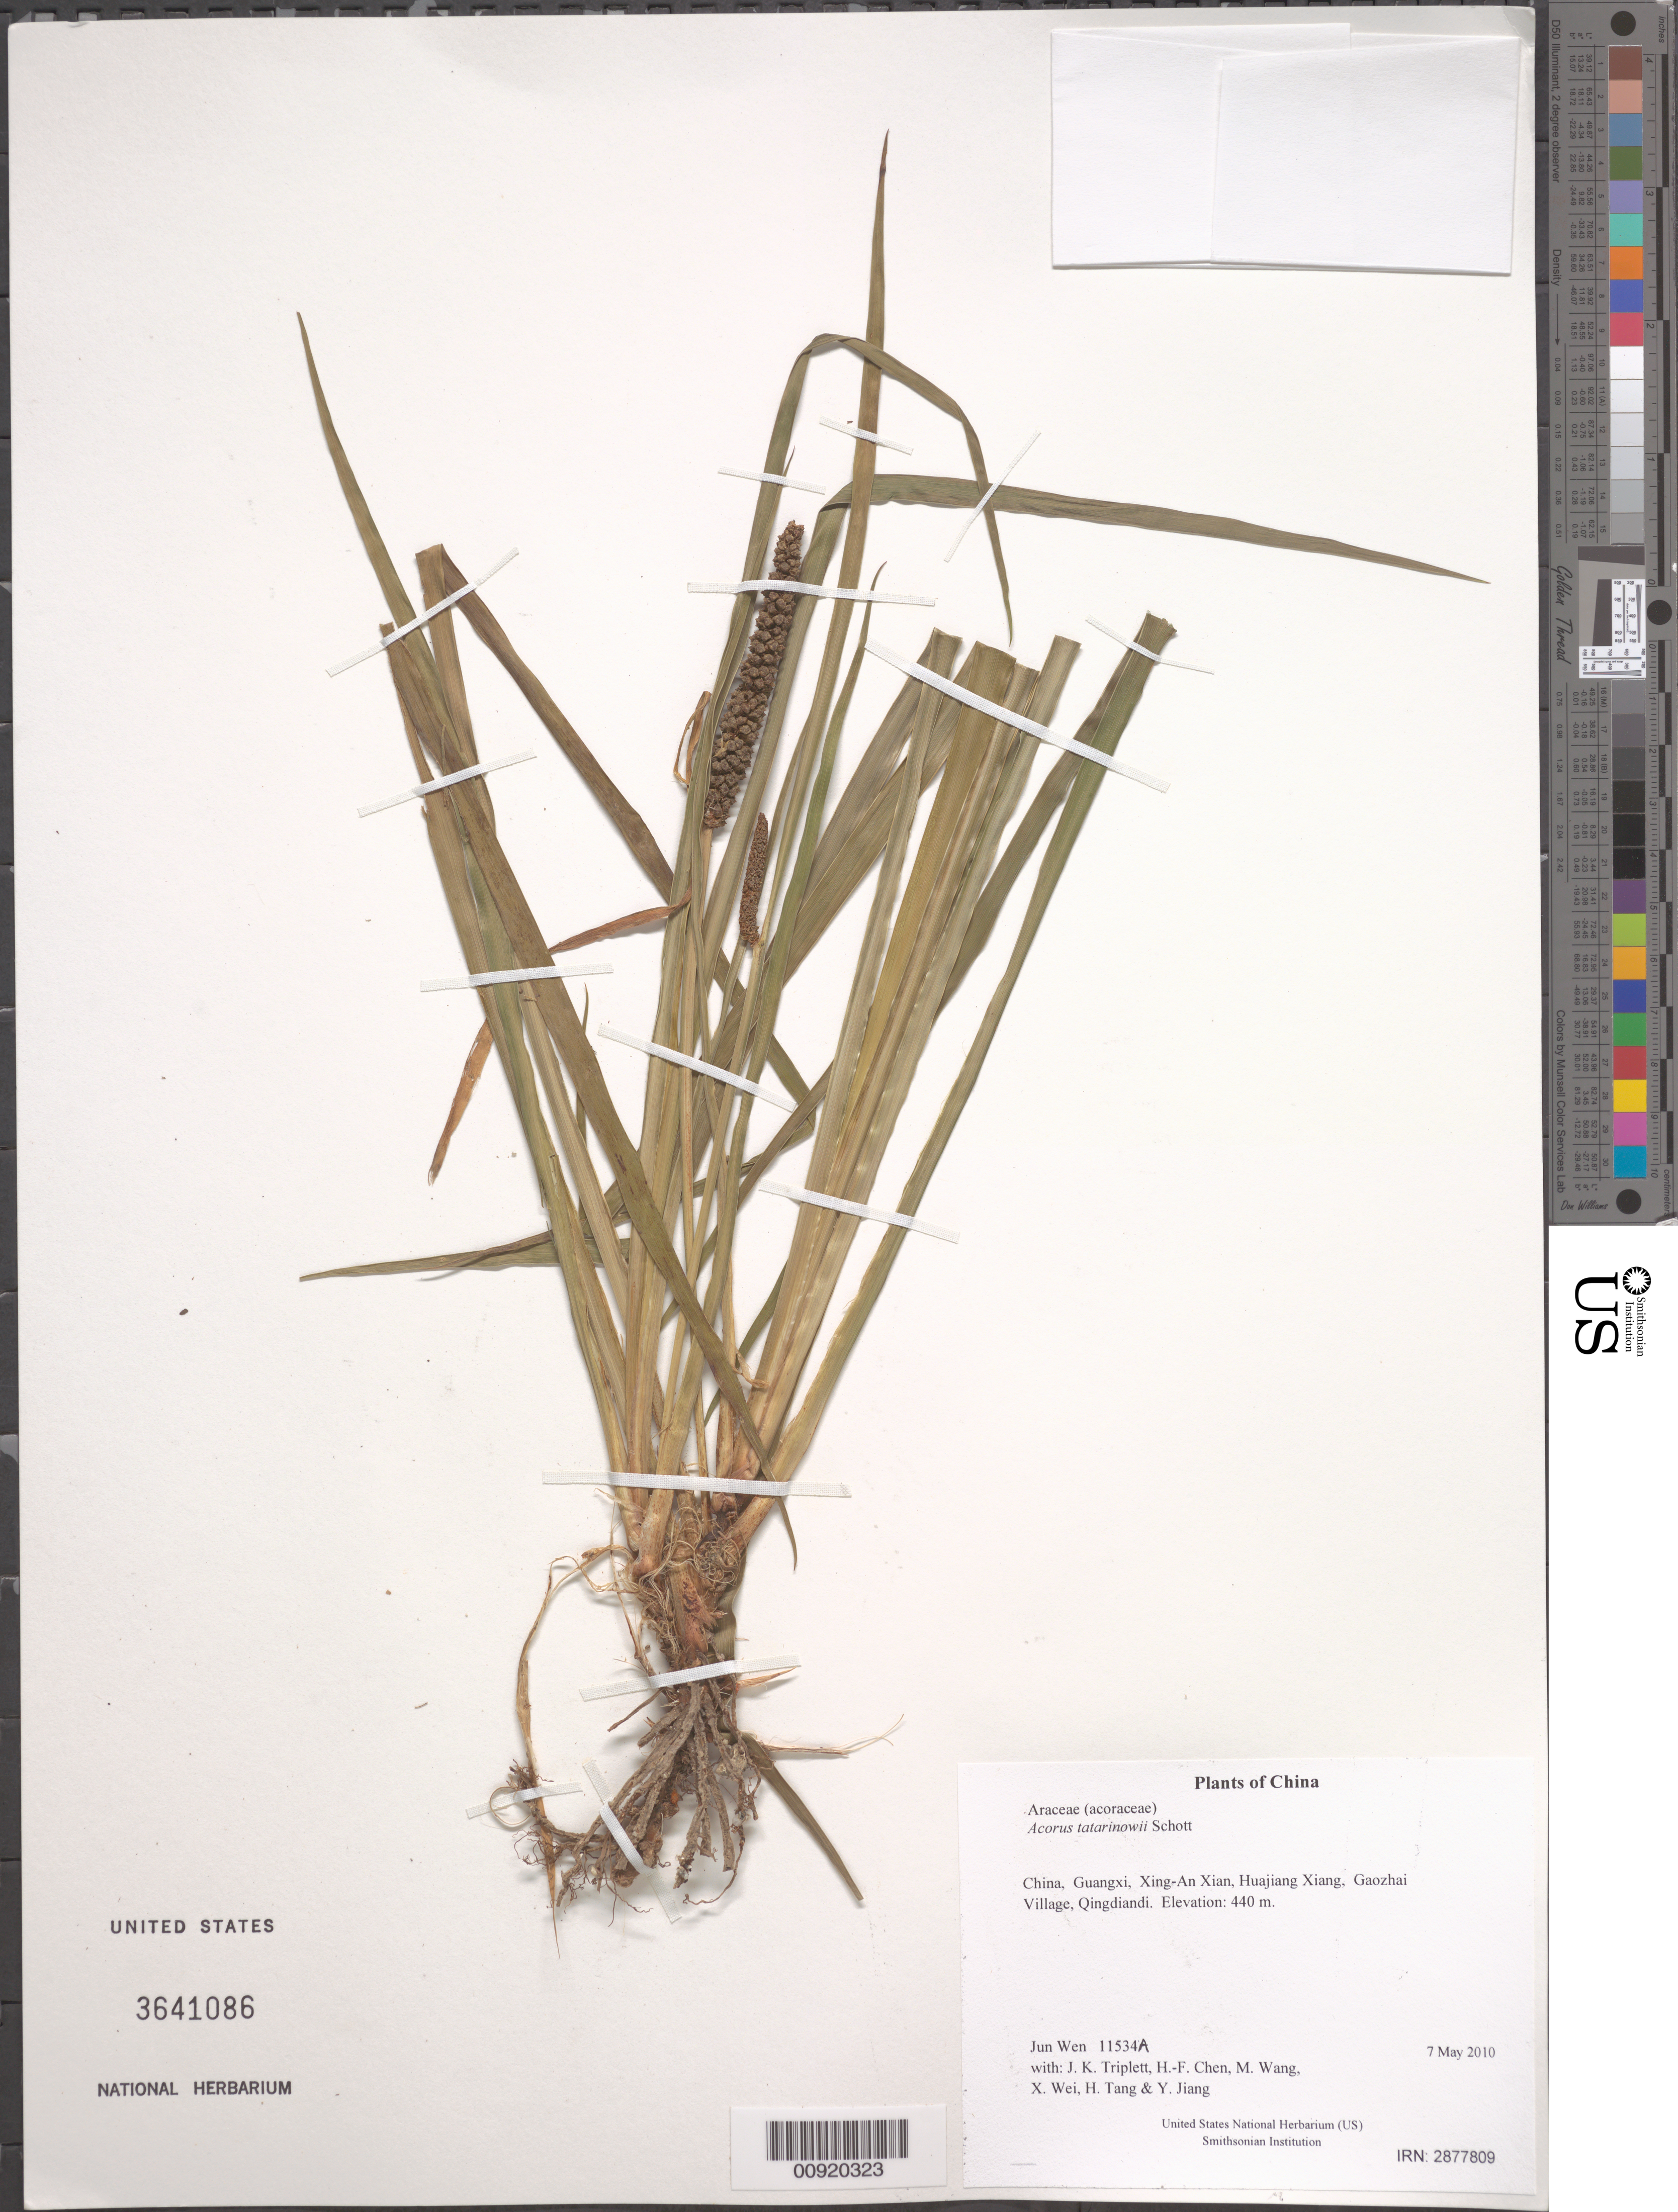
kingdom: Plantae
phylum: Tracheophyta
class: Liliopsida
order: Acorales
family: Acoraceae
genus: Acorus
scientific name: Acorus tatarinowii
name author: Schott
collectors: J. Wen, J. K. Triplett, H.-F. Chen, M. Wang, X. Wei, H. Tang & Y. Jiang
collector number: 11534A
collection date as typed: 7 May 2010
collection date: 2010-05-07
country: China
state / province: Guangxi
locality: Xing-An Xian, Huajiang Xiang, Gaozhai Village, Qingdiandi.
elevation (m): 440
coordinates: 25 51.410 N, 110 28.610 E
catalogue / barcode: US 3641086